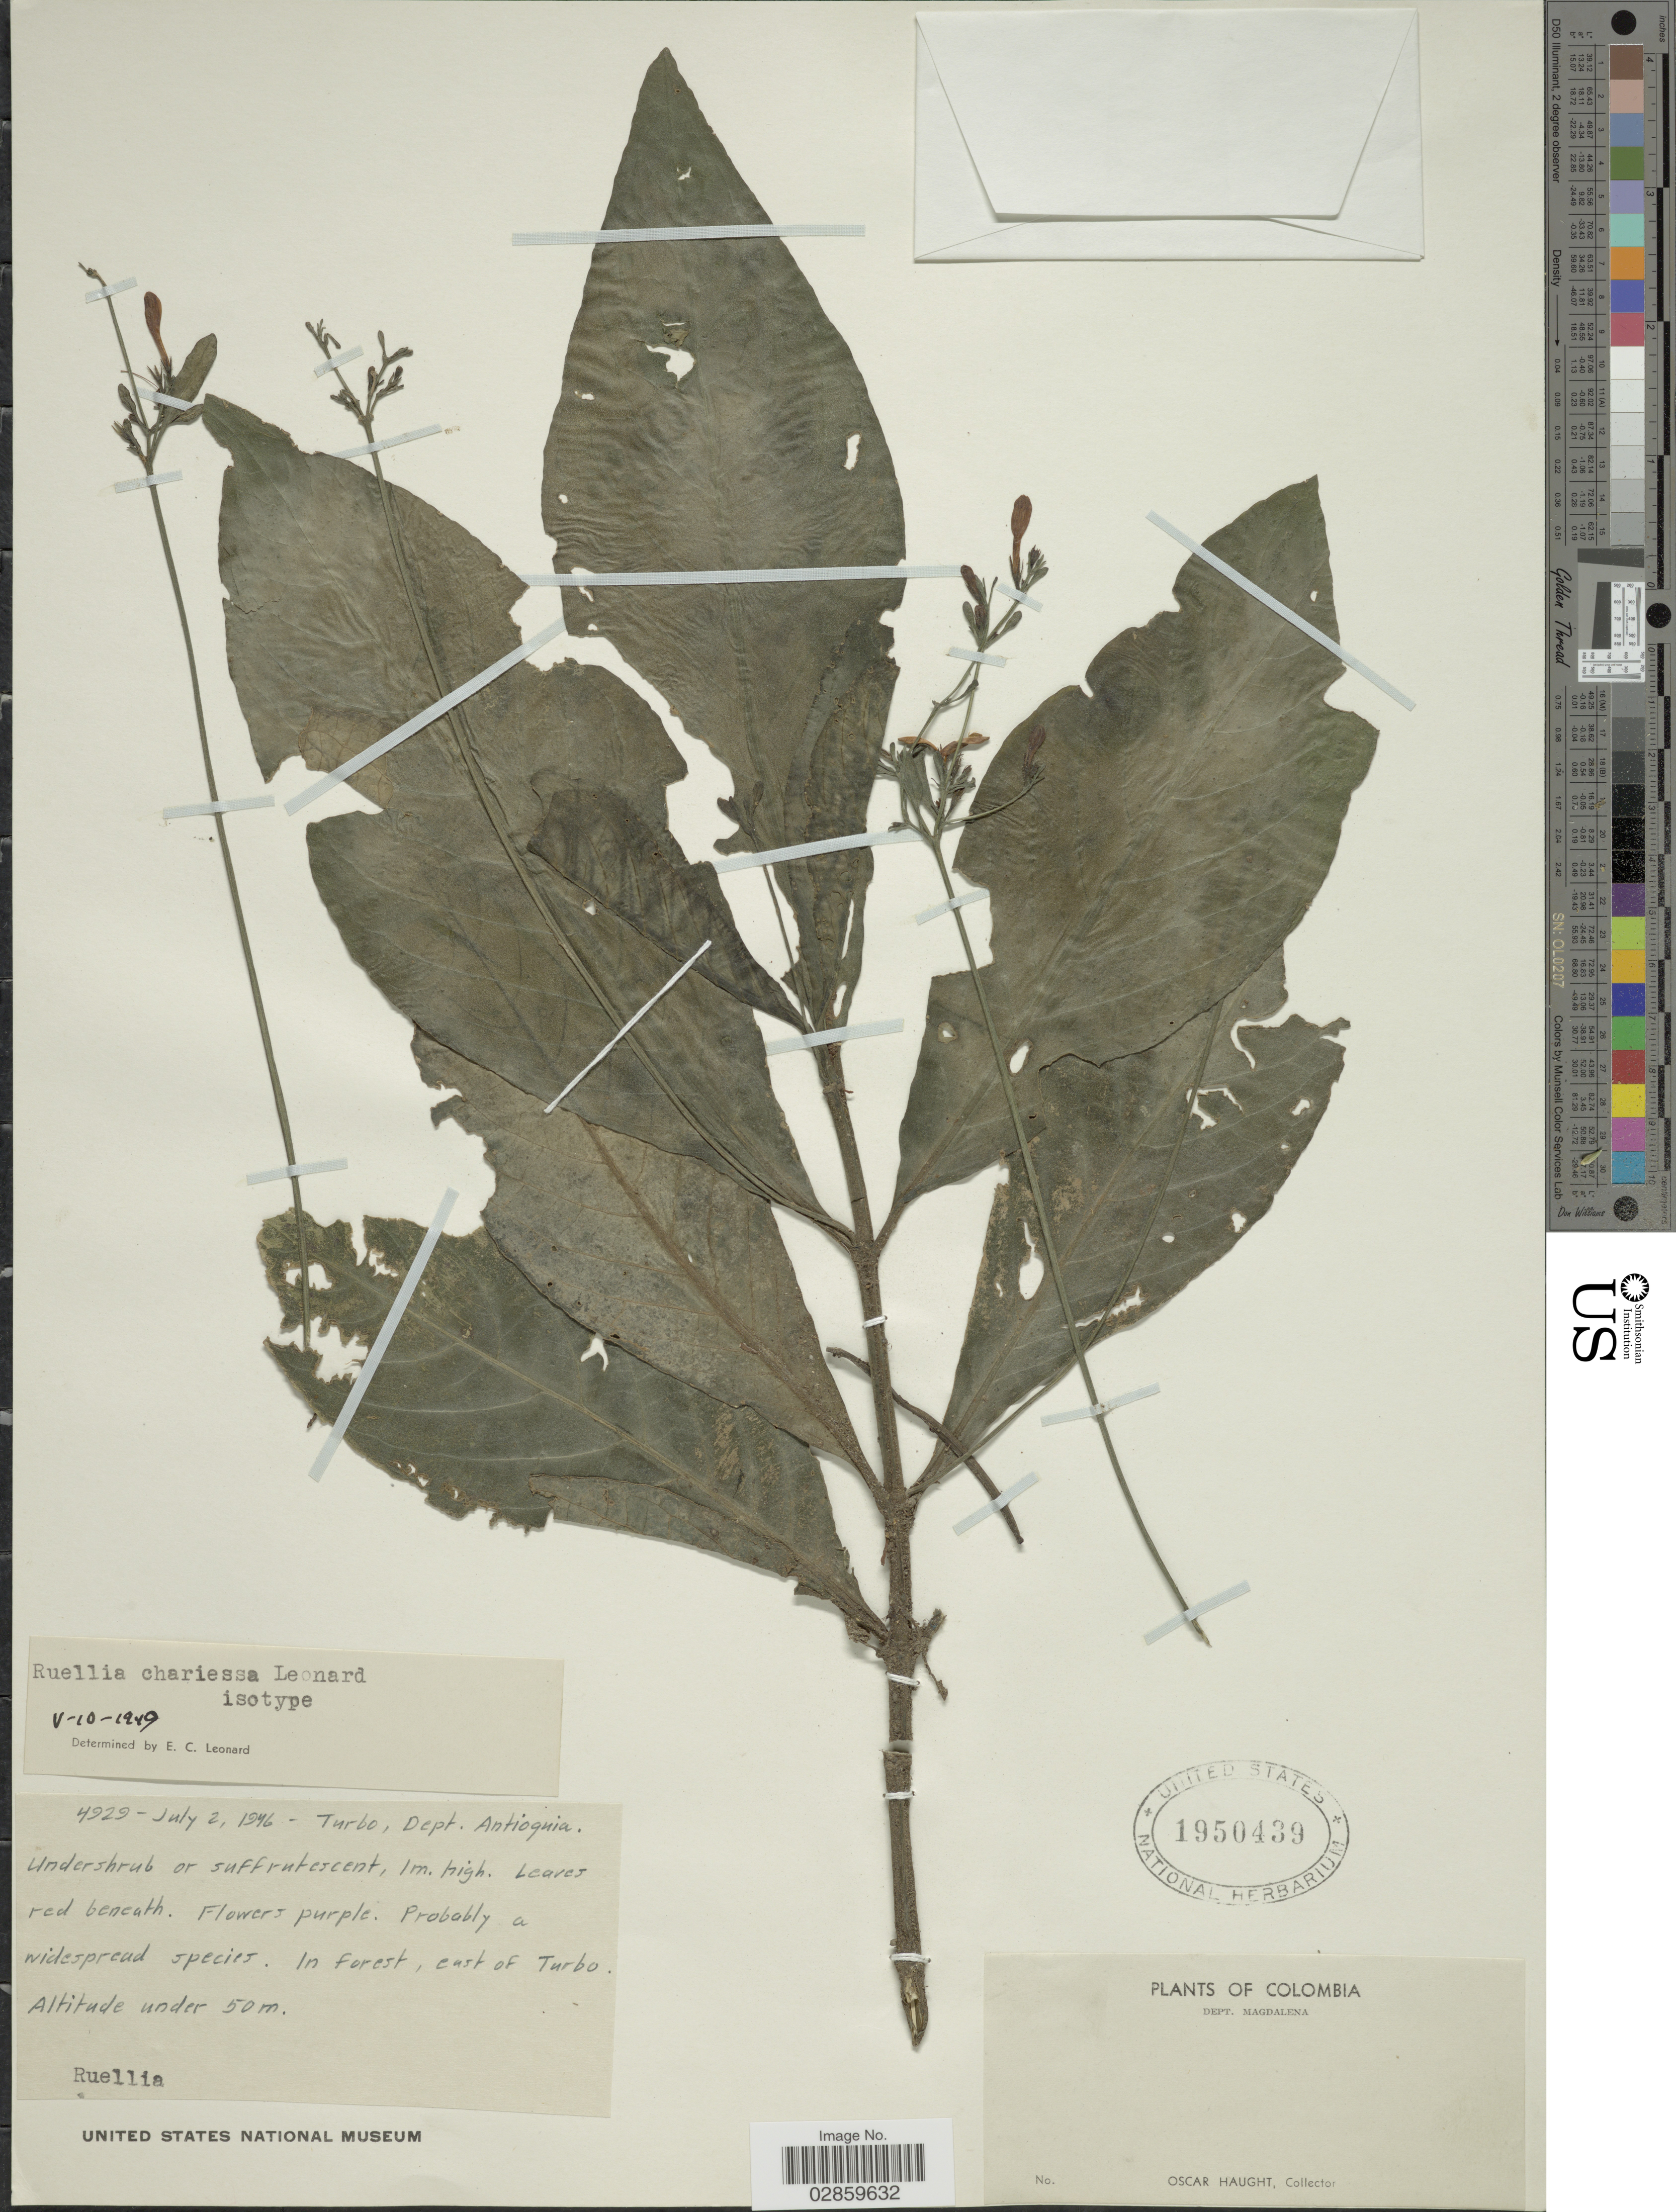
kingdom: Plantae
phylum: Tracheophyta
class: Magnoliopsida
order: Lamiales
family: Acanthaceae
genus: Ruellia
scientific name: Ruellia chariessa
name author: Leonard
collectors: O. L. Haught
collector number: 4929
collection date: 1946-07-02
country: Colombia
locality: Turbo, Dept. Antioquia. Dept. Magdalena.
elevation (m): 50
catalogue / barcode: US 1950439